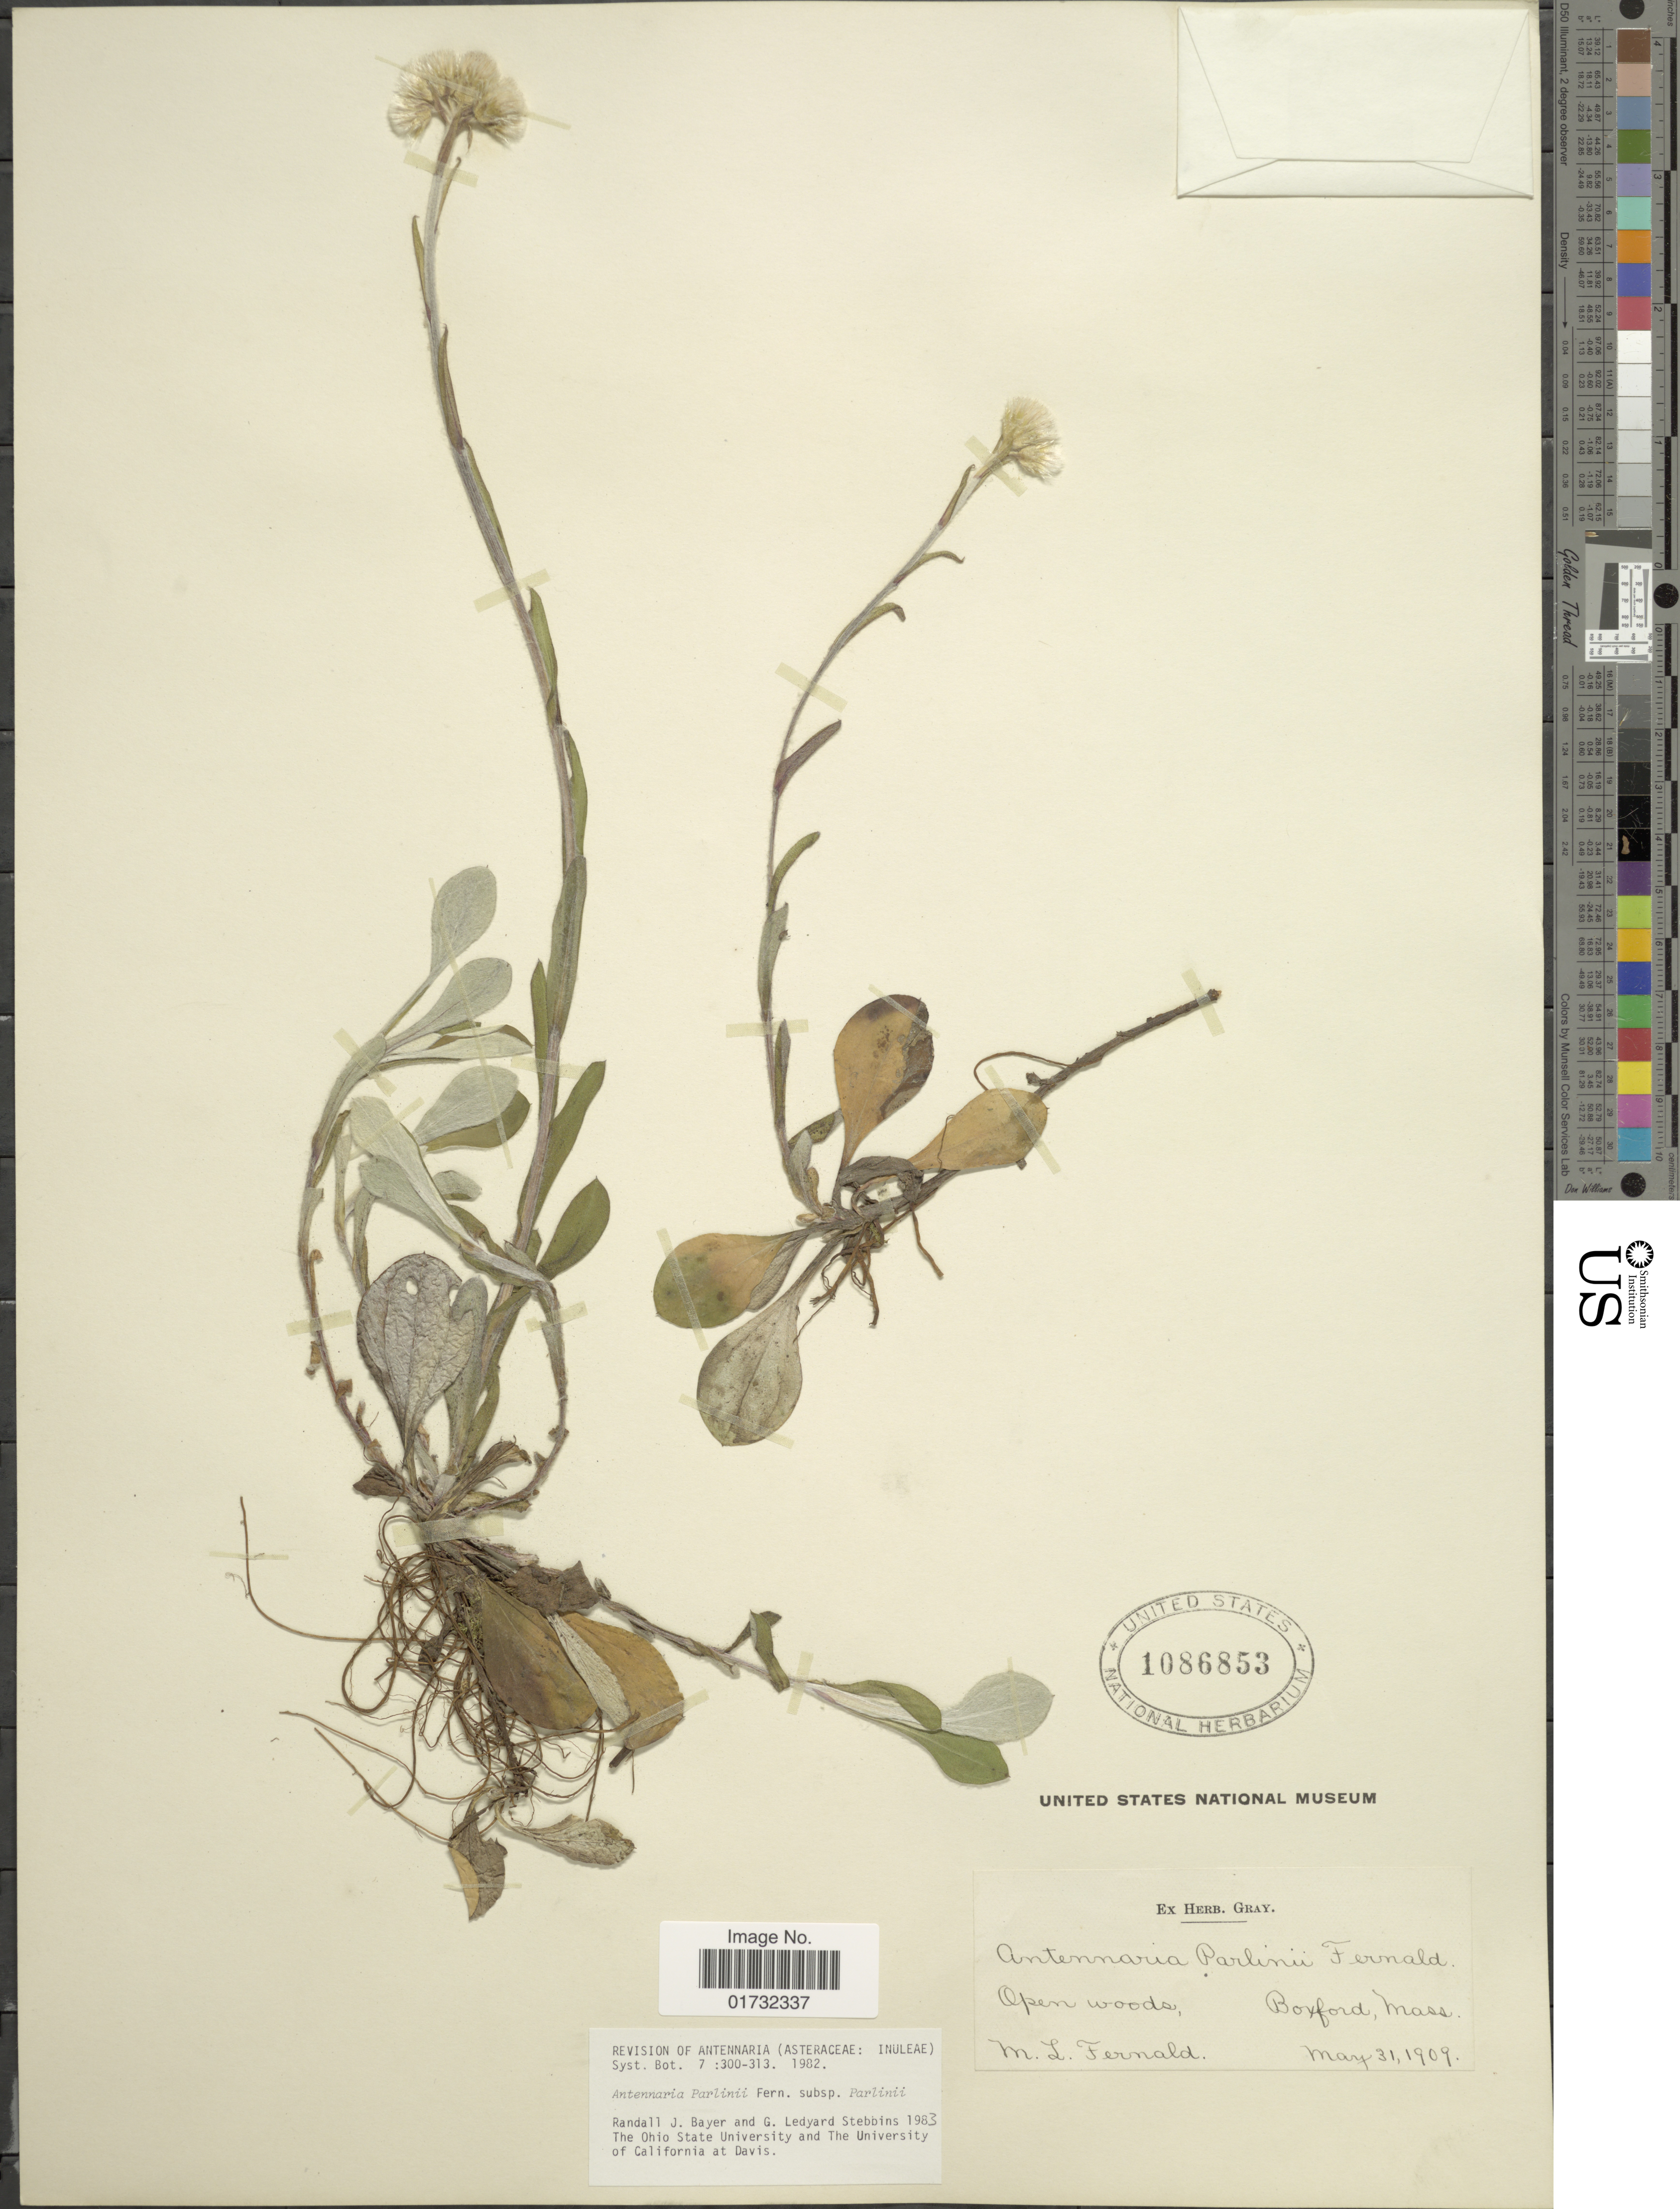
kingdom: Plantae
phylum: Tracheophyta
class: Magnoliopsida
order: Asterales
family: Asteraceae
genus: Antennaria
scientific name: Antennaria parlinii subsp. parlinii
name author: Fernald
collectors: M. L. Fernald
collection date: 1909-05-31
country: United States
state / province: Massachusetts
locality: Boxford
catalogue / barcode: US 1086853